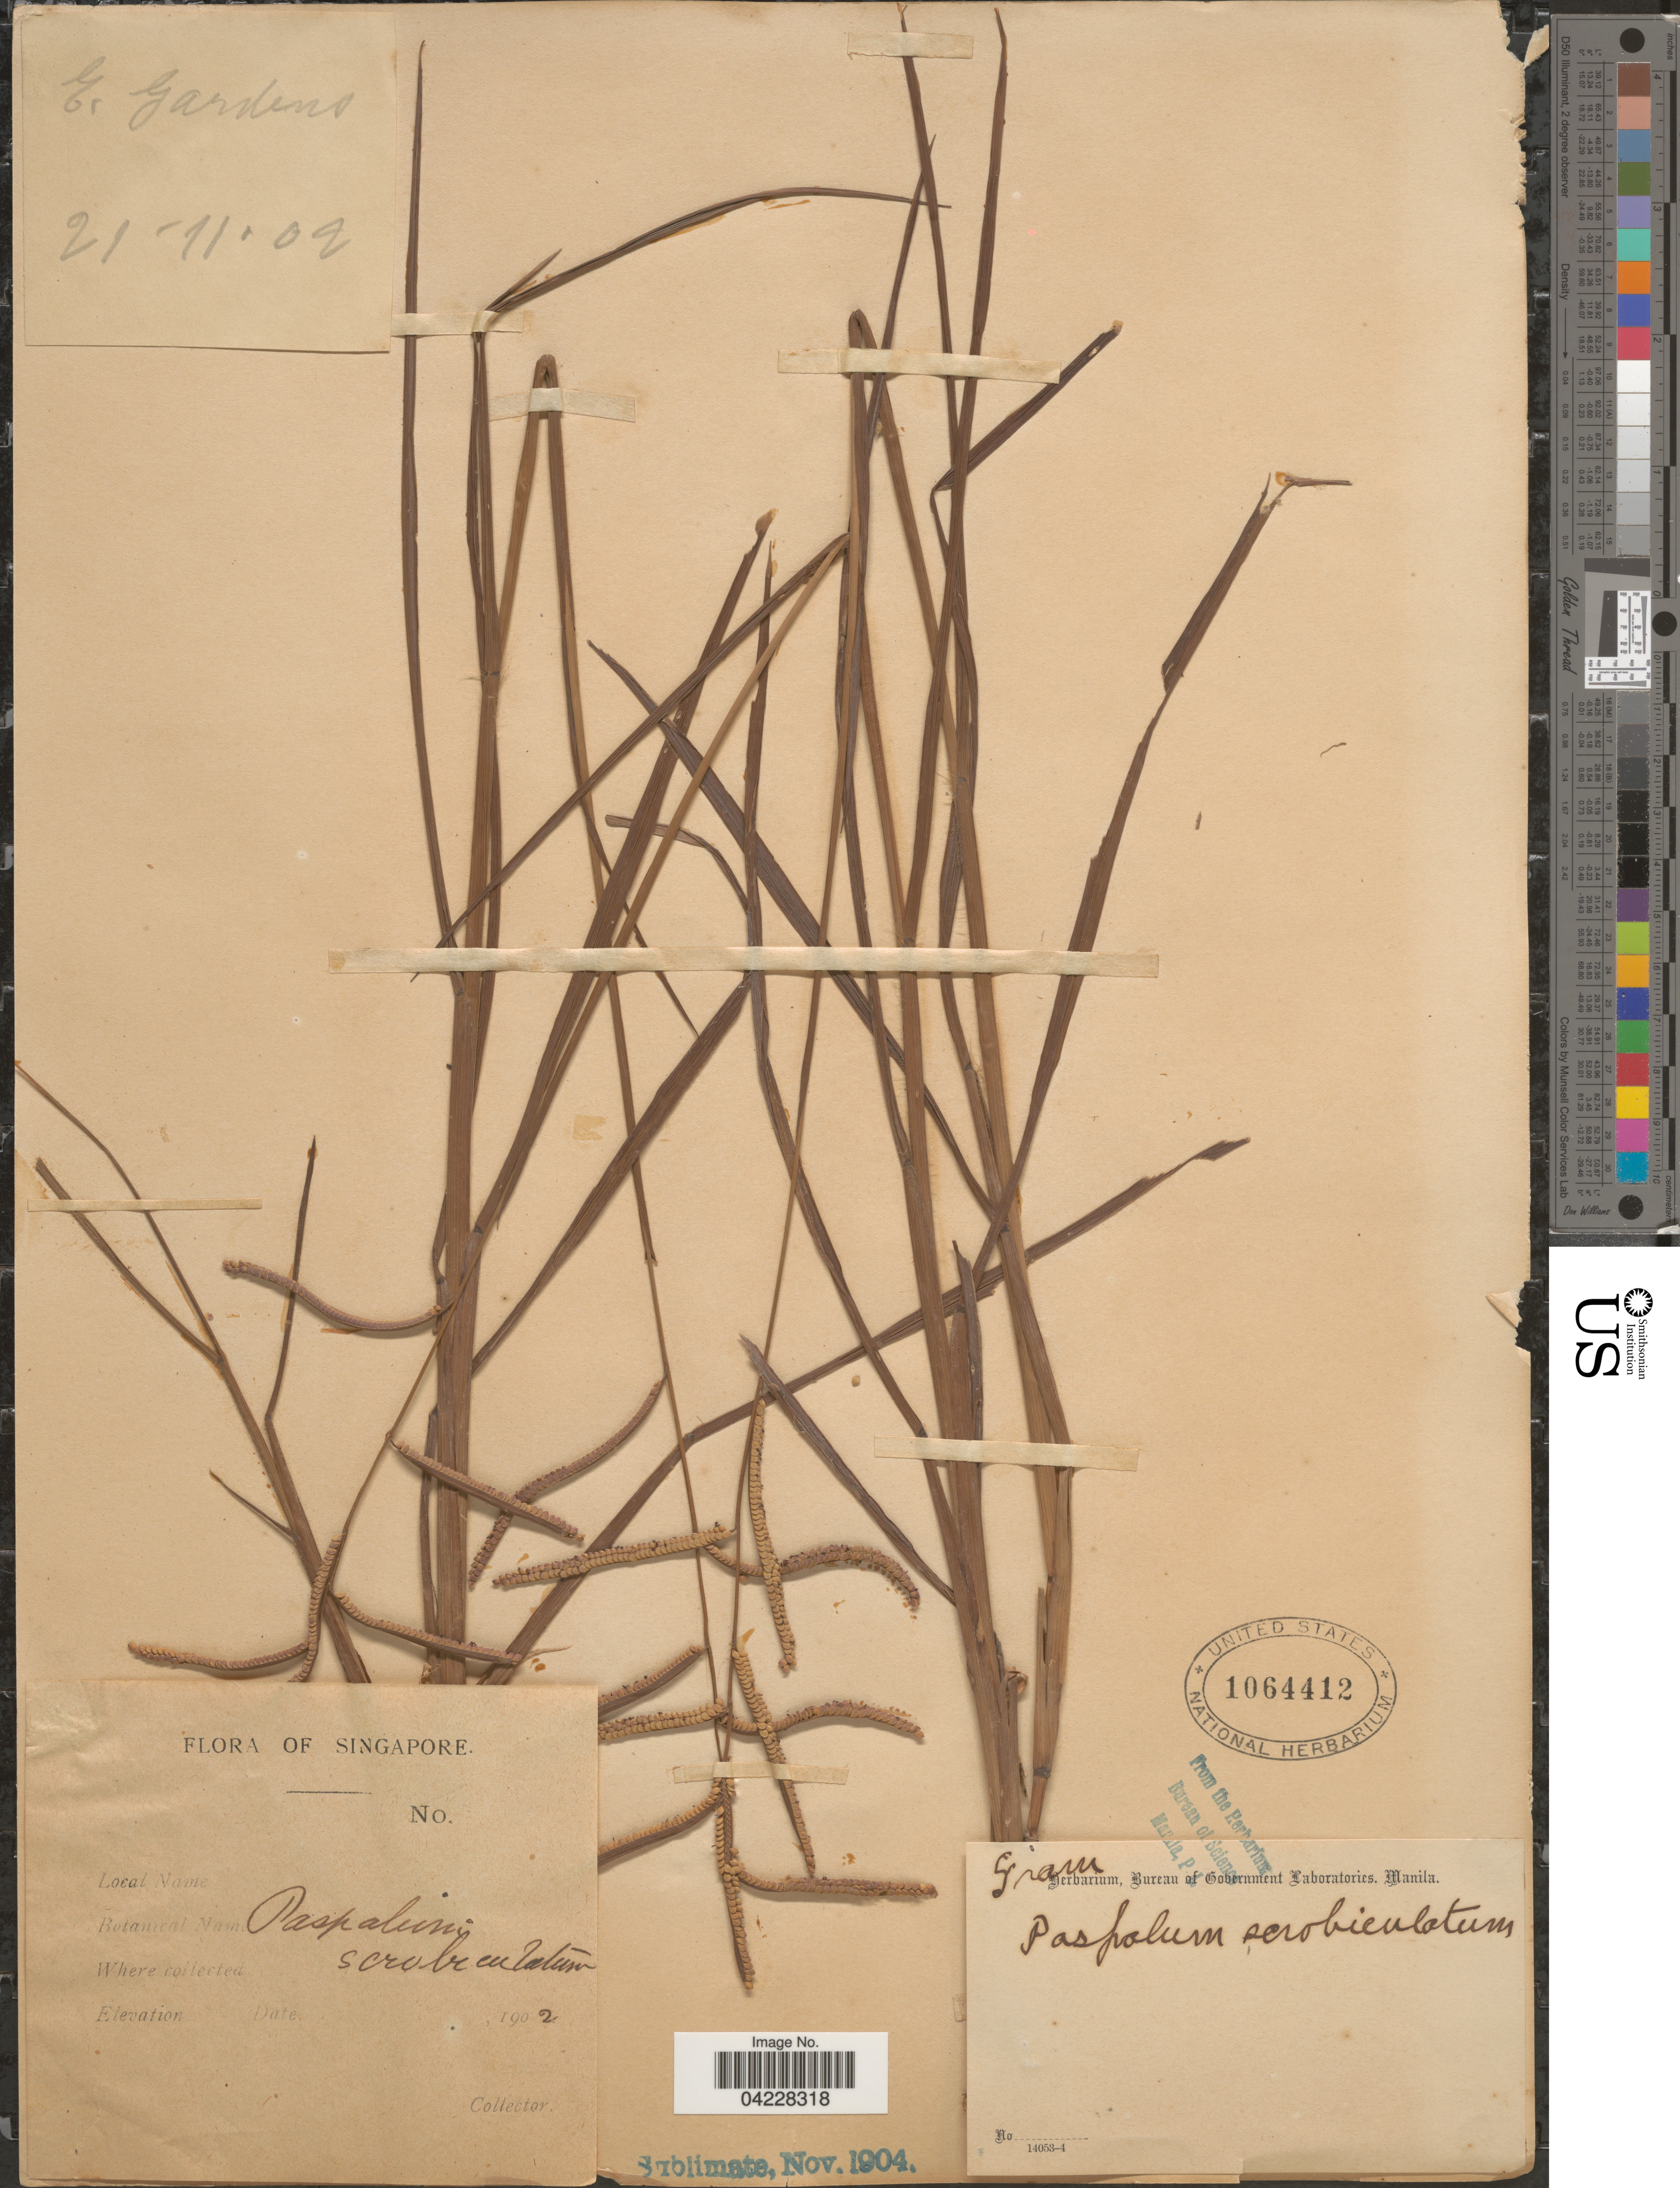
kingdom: Plantae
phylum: Tracheophyta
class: Liliopsida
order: Poales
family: Poaceae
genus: Paspalum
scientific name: Paspalum sp.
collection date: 1902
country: Singapore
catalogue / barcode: US 1064412